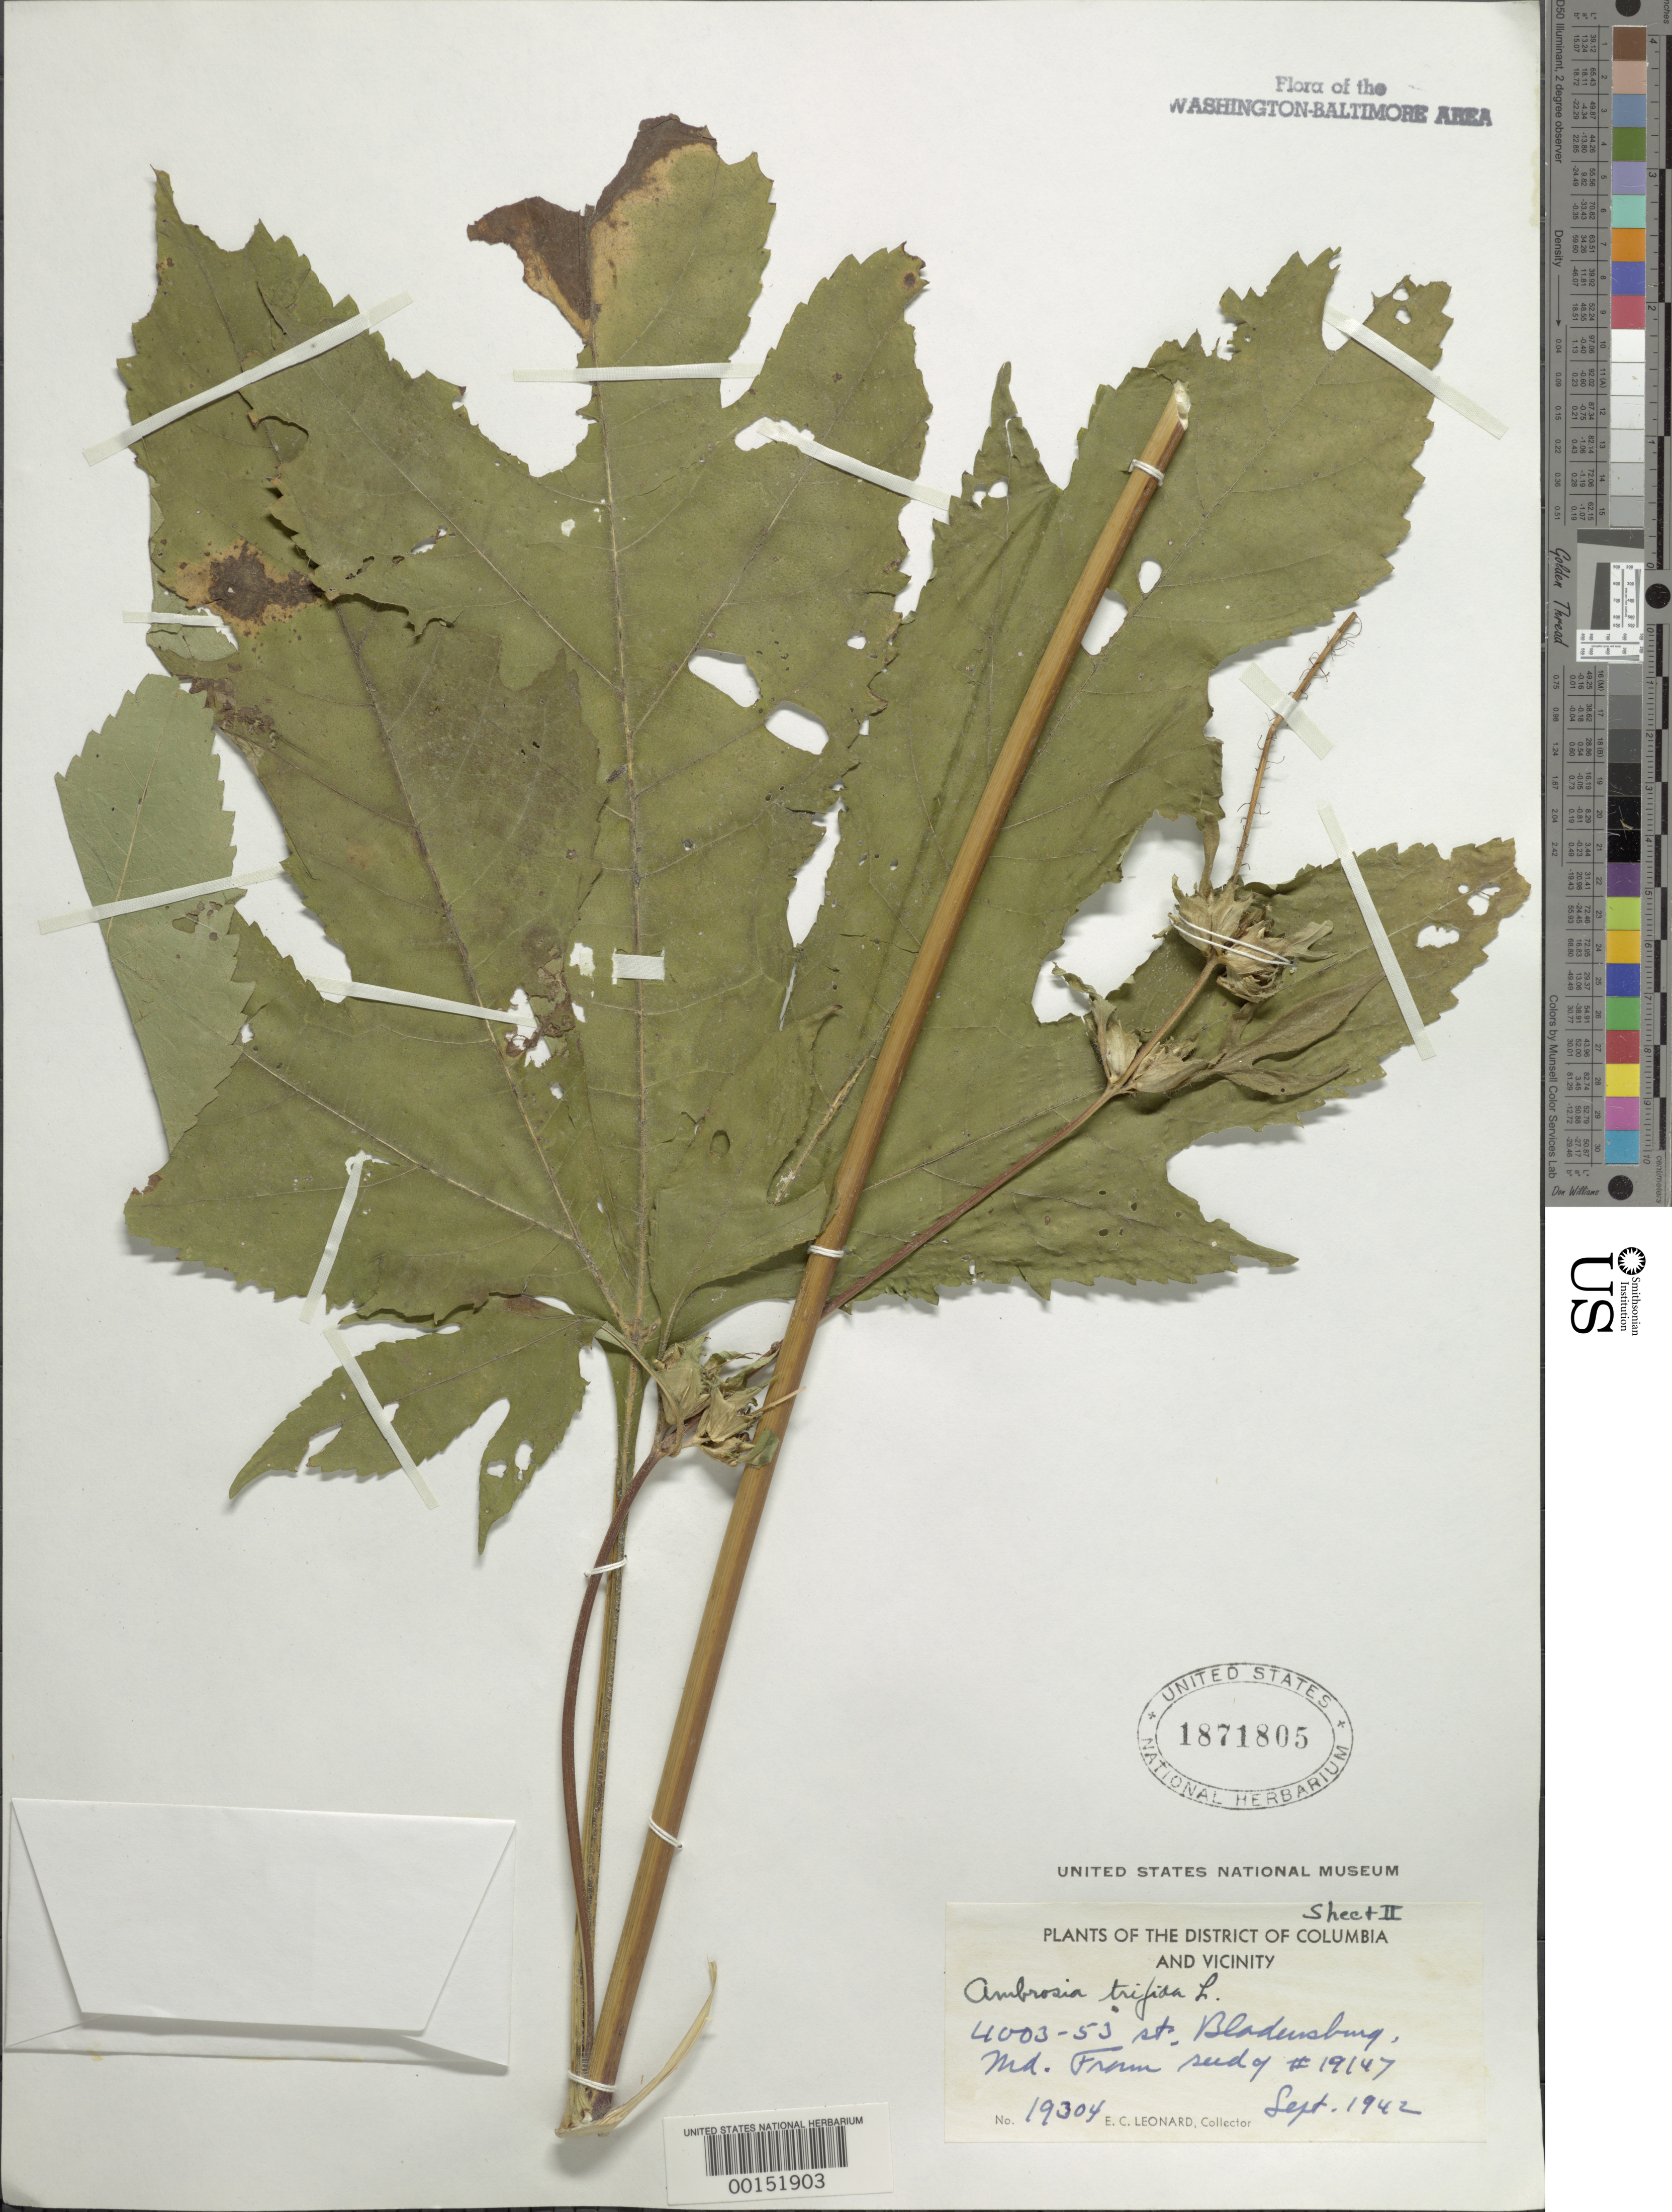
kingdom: Plantae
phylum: Tracheophyta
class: Magnoliopsida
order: Asterales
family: Asteraceae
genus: Ambrosia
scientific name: Ambrosia trifida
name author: L.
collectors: E. C. Leonard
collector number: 19304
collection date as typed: Sep 1942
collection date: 1942-09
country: United States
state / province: Maryland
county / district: Prince George's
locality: Bladensburg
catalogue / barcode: US 1871805